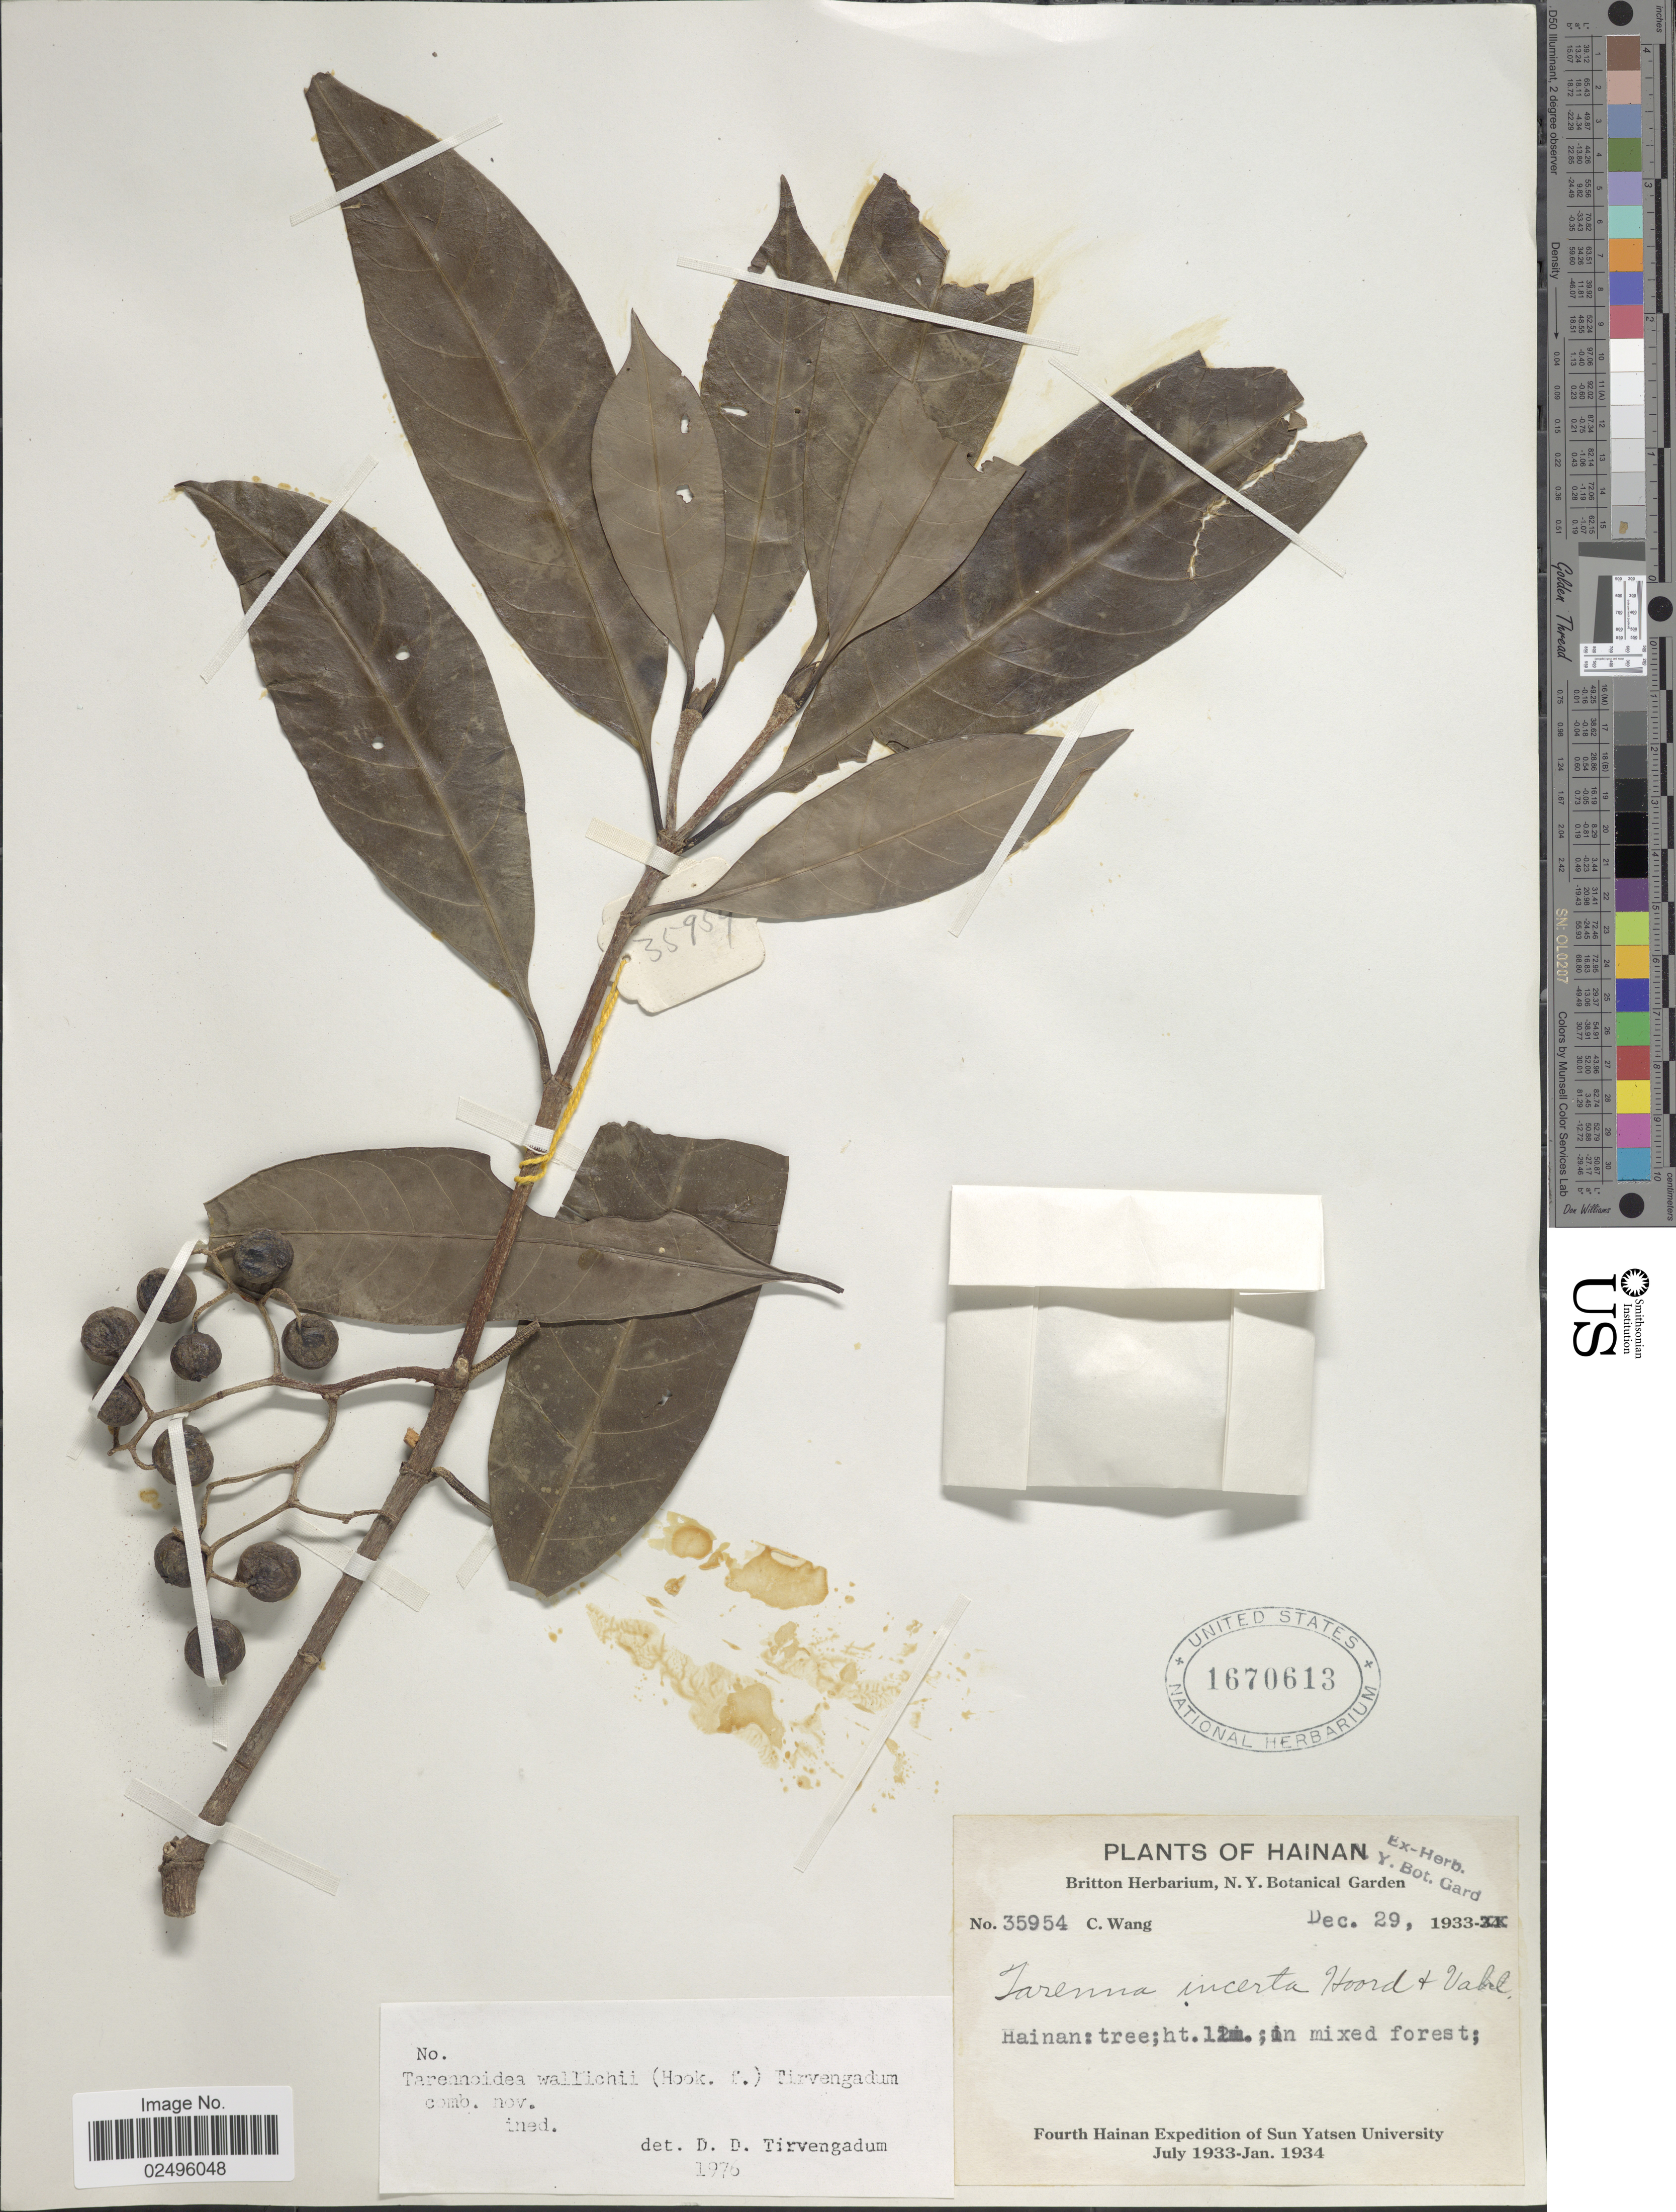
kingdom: Plantae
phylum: Tracheophyta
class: Magnoliopsida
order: Gentianales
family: Rubiaceae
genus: Tarennoidea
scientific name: Tarennoidea wallichii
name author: (Hook. f.) Tirveng. & Sastre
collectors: C. Wang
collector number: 35954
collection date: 1933-12-29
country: China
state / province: Hainan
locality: Hainan; in mixed forest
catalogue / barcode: US 1670613